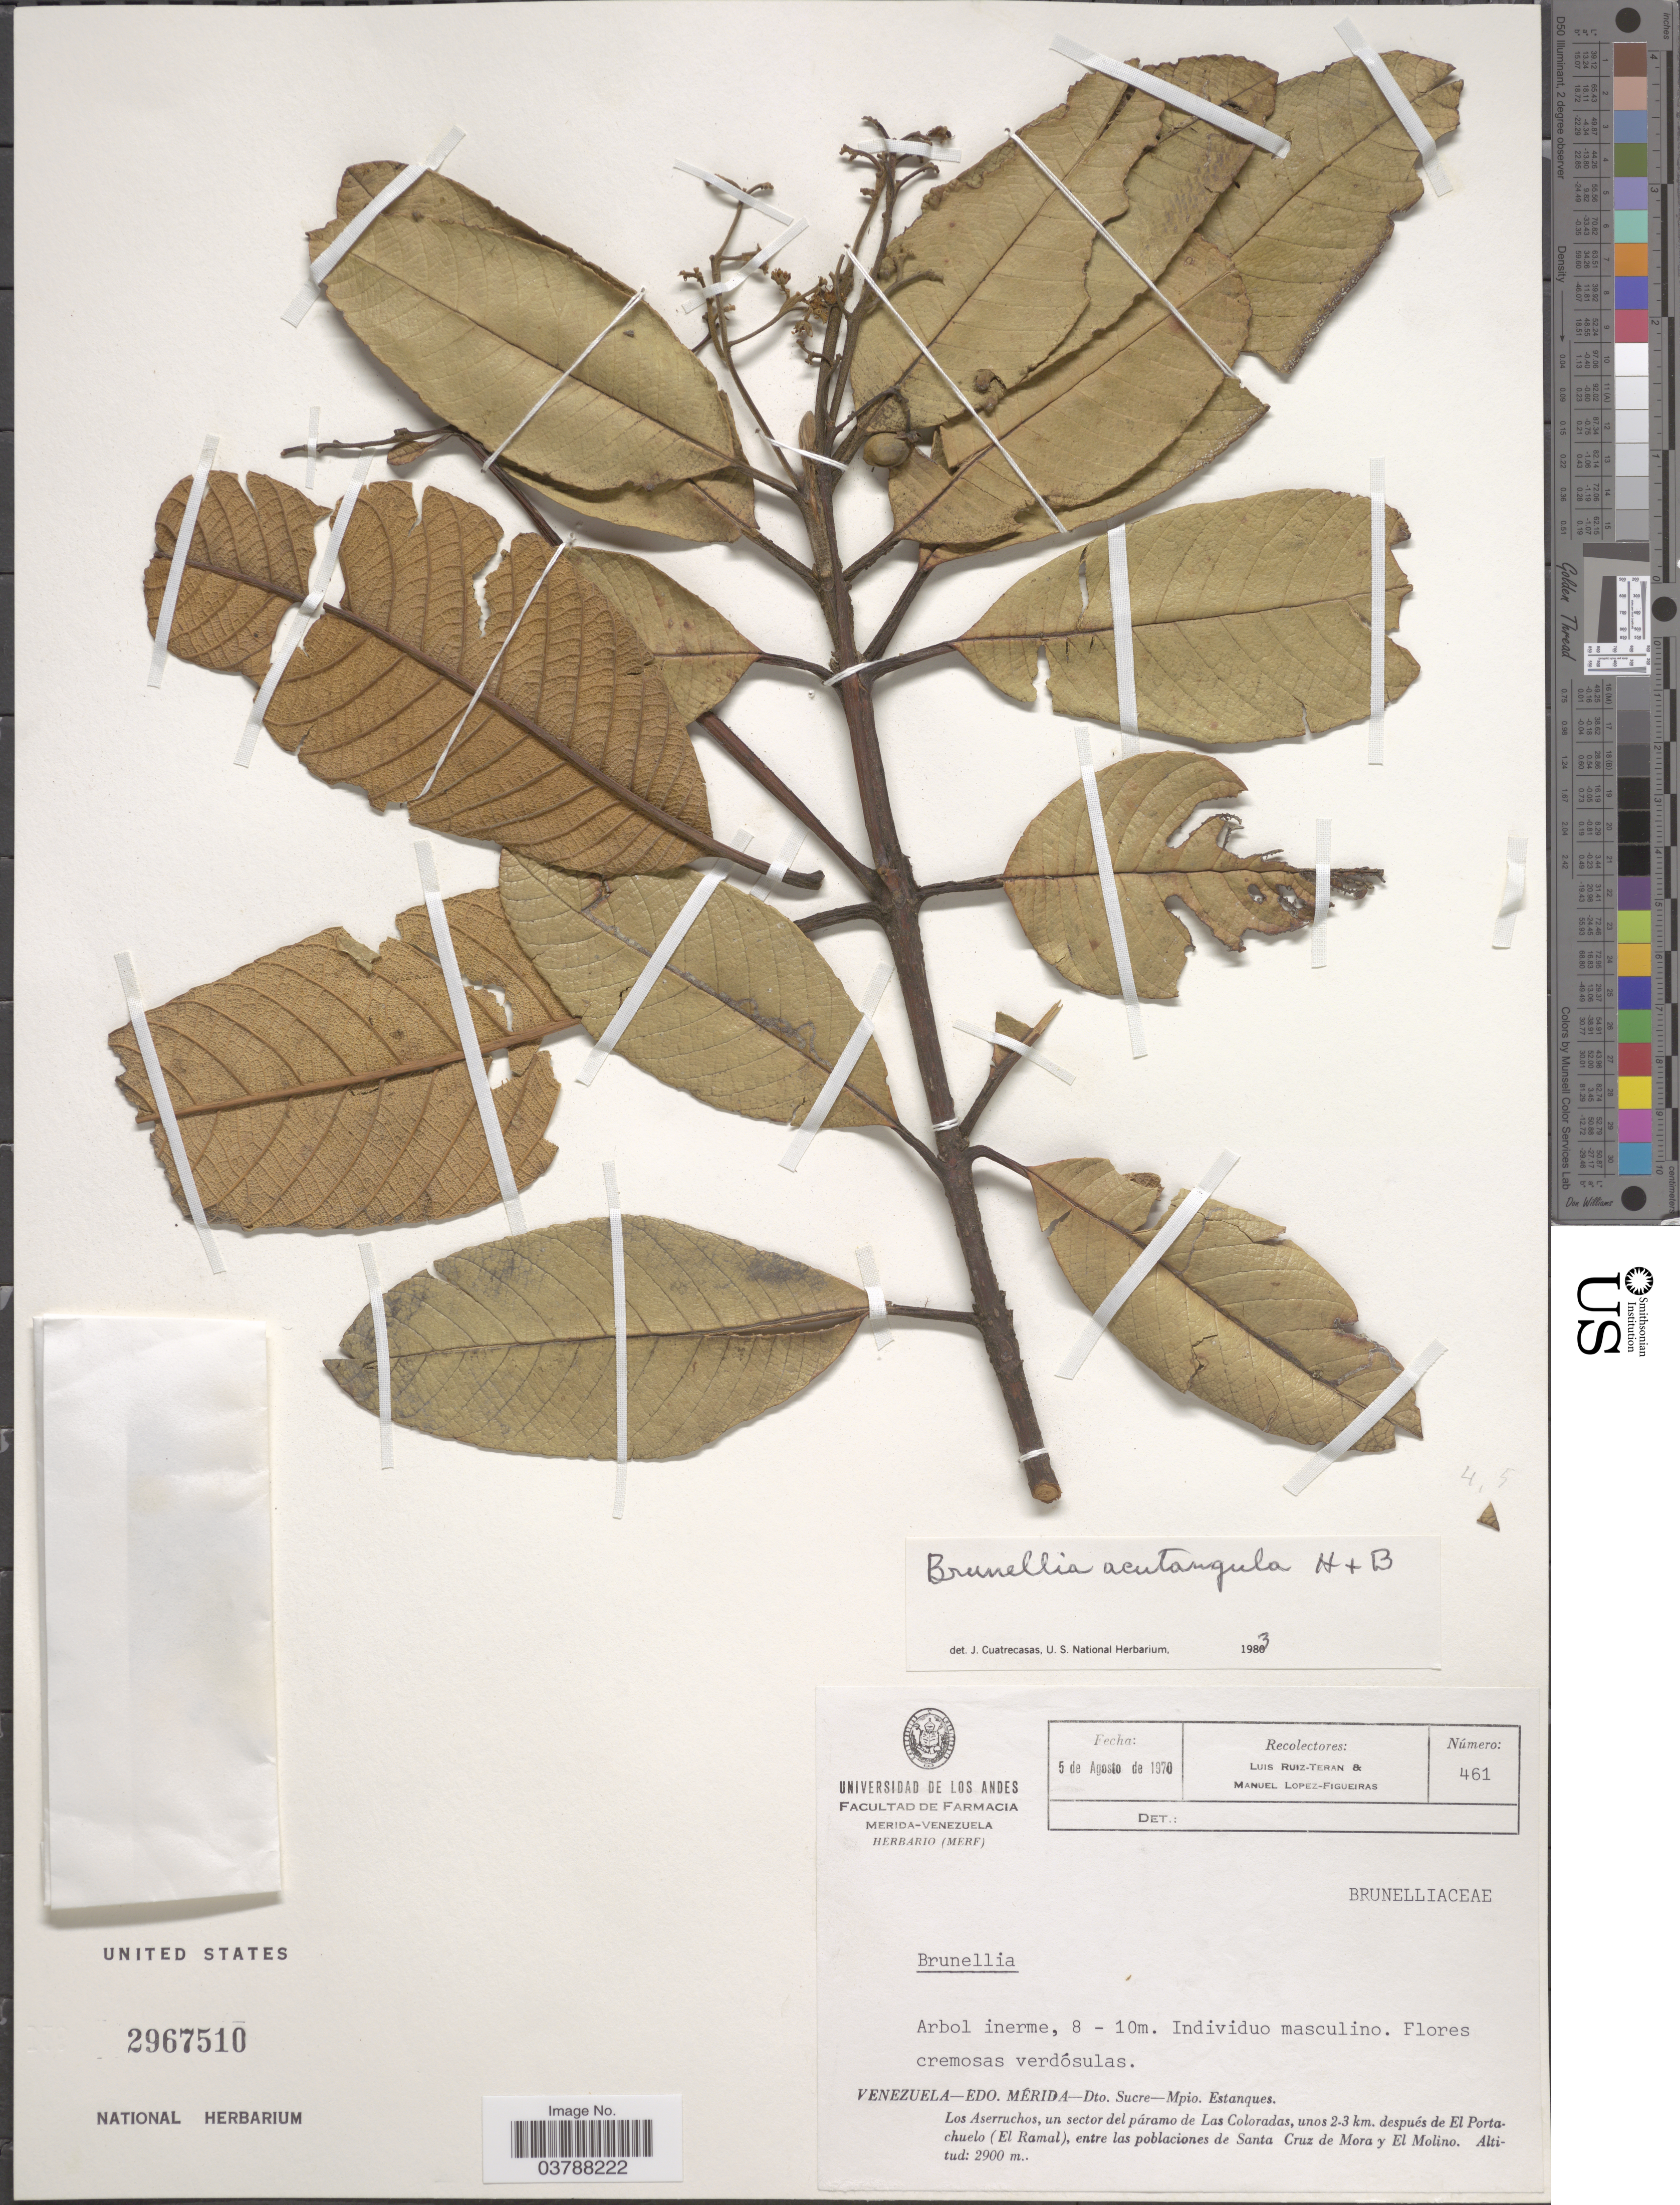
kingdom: Plantae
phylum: Tracheophyta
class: Magnoliopsida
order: Oxalidales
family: Brunelliaceae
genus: Brunellia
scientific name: Brunellia acutangula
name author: Humb. & Bonpl.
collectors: L. Teran & M. López Figueiras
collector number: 461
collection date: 1970-08-05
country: Venezuela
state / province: Merida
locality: Edo. Mérida-Dto. Sucre-Mpio. Estanques. Los Aserruchos, un sector del páramo de Las Coloradas, unos 2-3 km. después de El Portachuelo (El Ramal), entre las poblaciones de Santa Cruz de Mora y El Molino.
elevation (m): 2900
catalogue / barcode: US 2967510